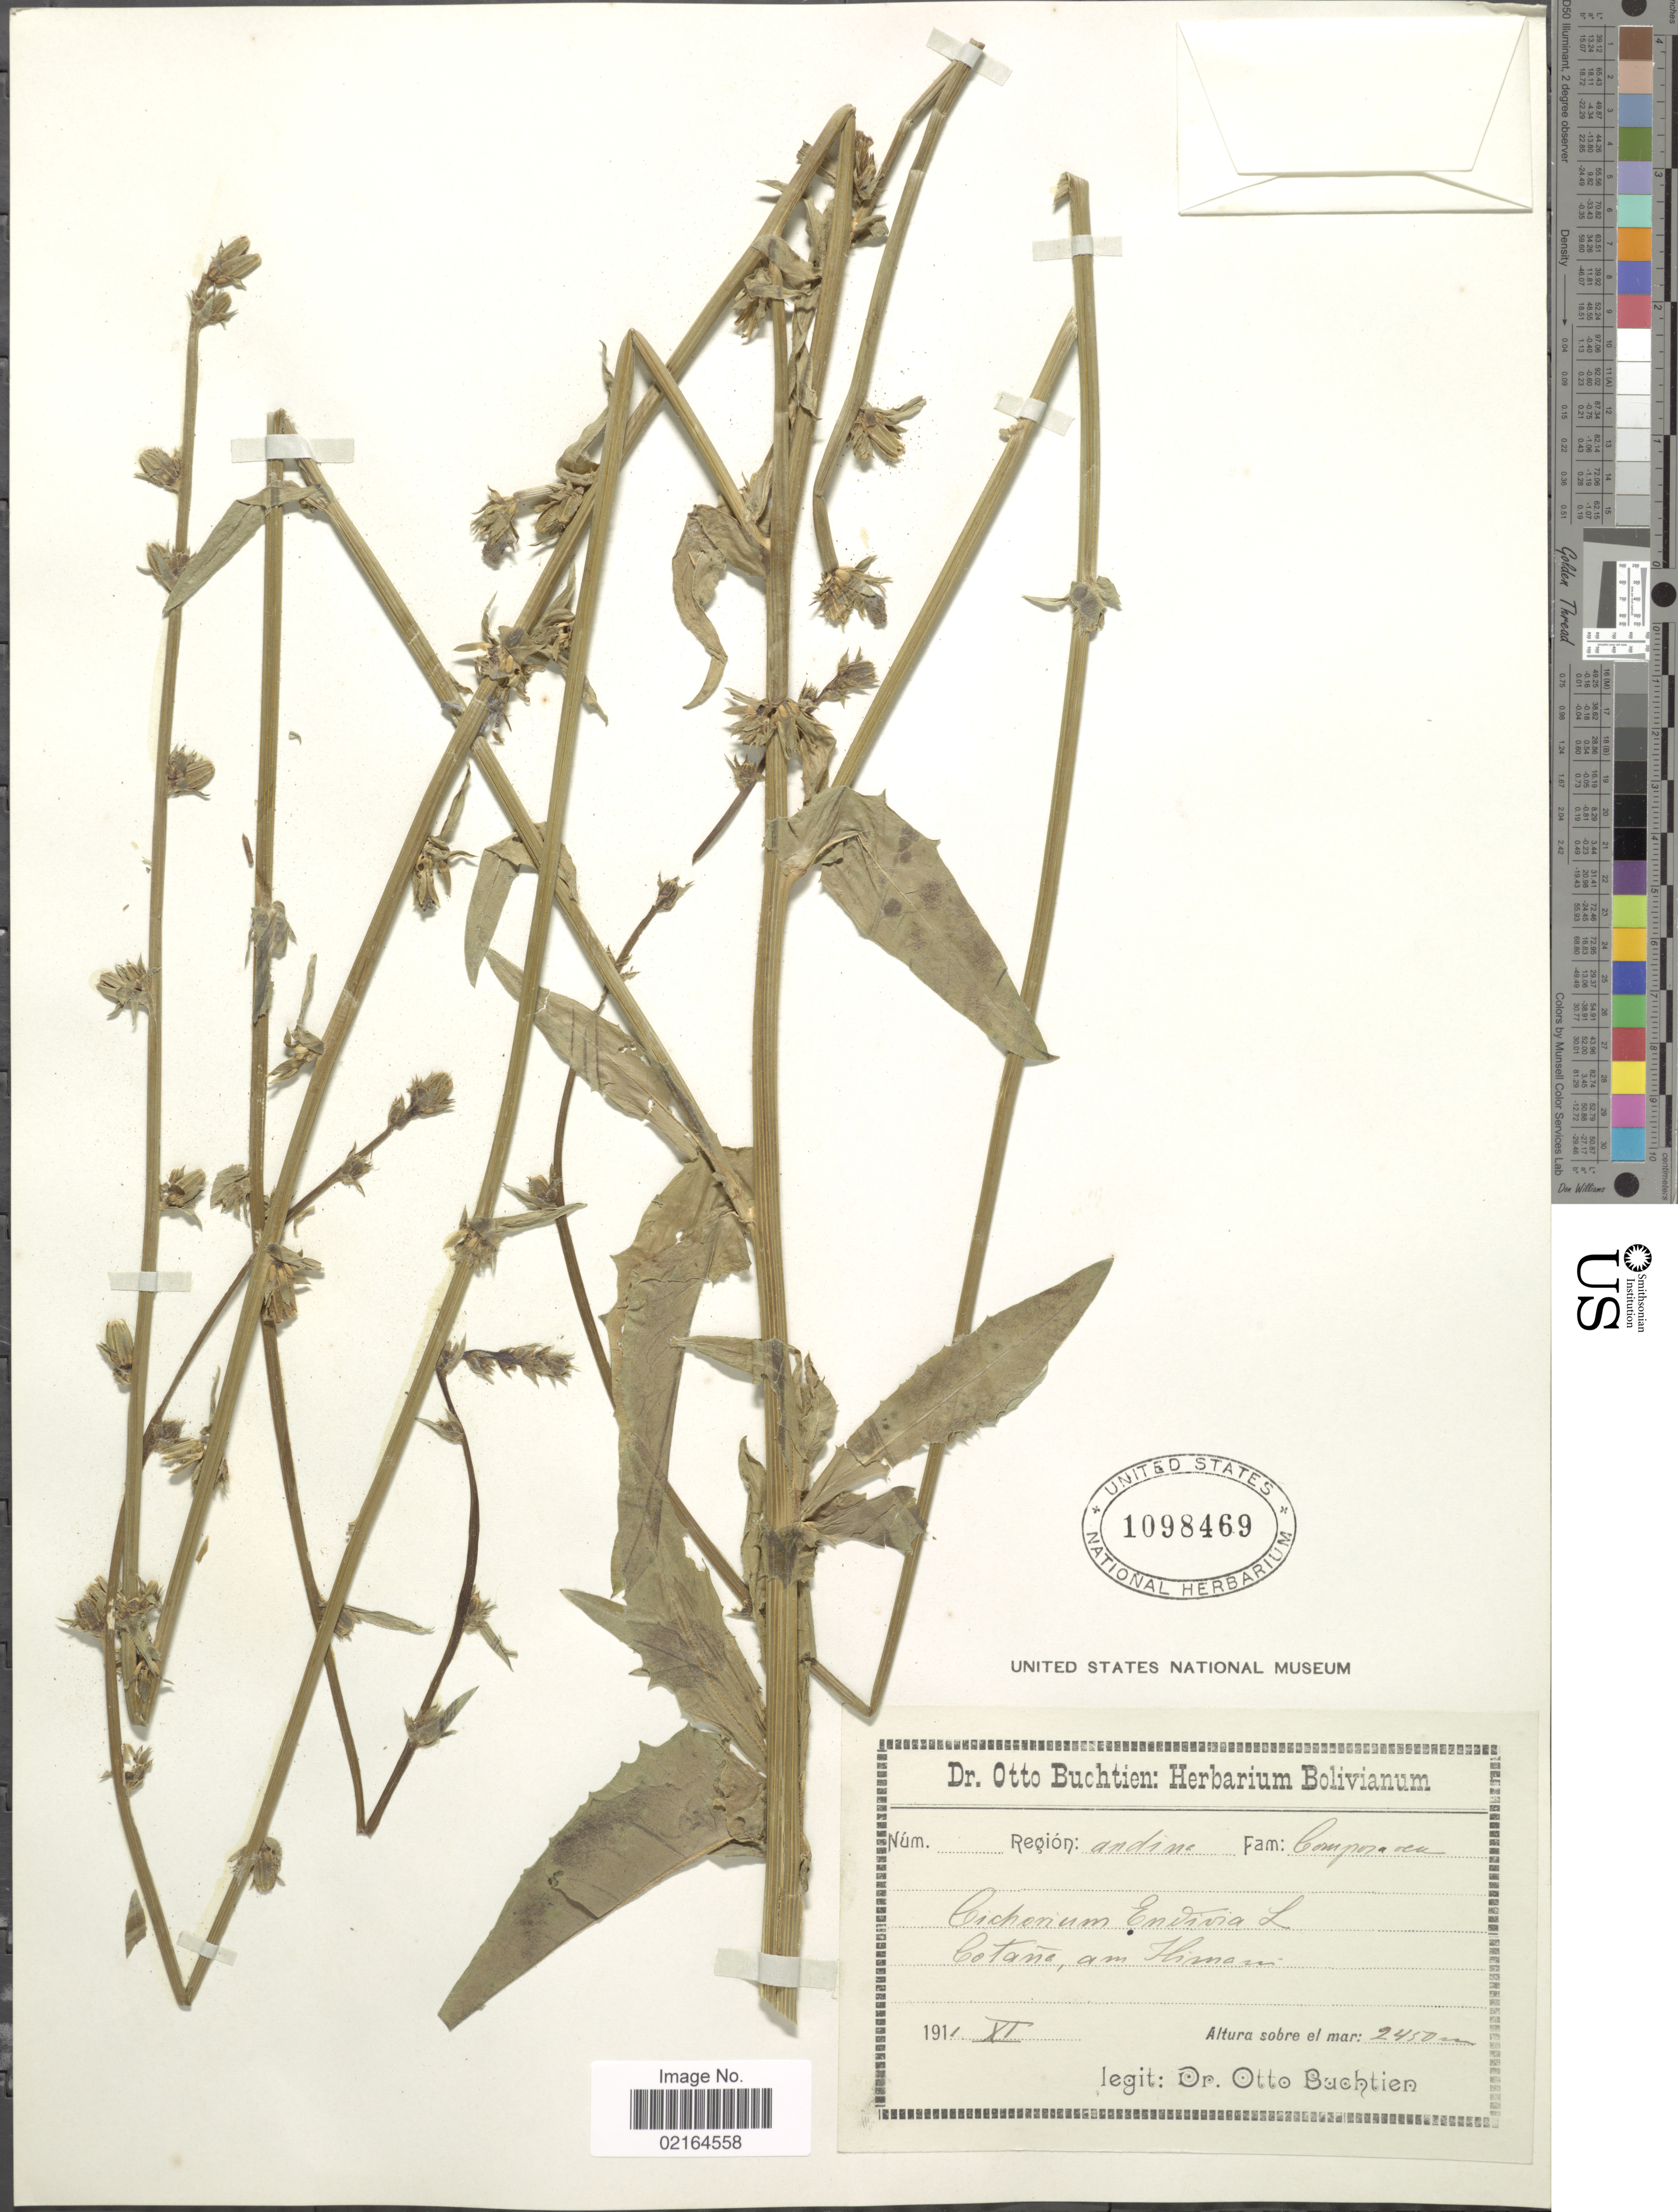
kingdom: Plantae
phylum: Tracheophyta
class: Magnoliopsida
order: Asterales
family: Asteraceae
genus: Cichorium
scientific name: Cichorium intybus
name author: L.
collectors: O. Buchtien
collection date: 1911-11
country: Bolivia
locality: Region: andino, Cotaña, am Illimani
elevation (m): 2450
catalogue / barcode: US 1098469